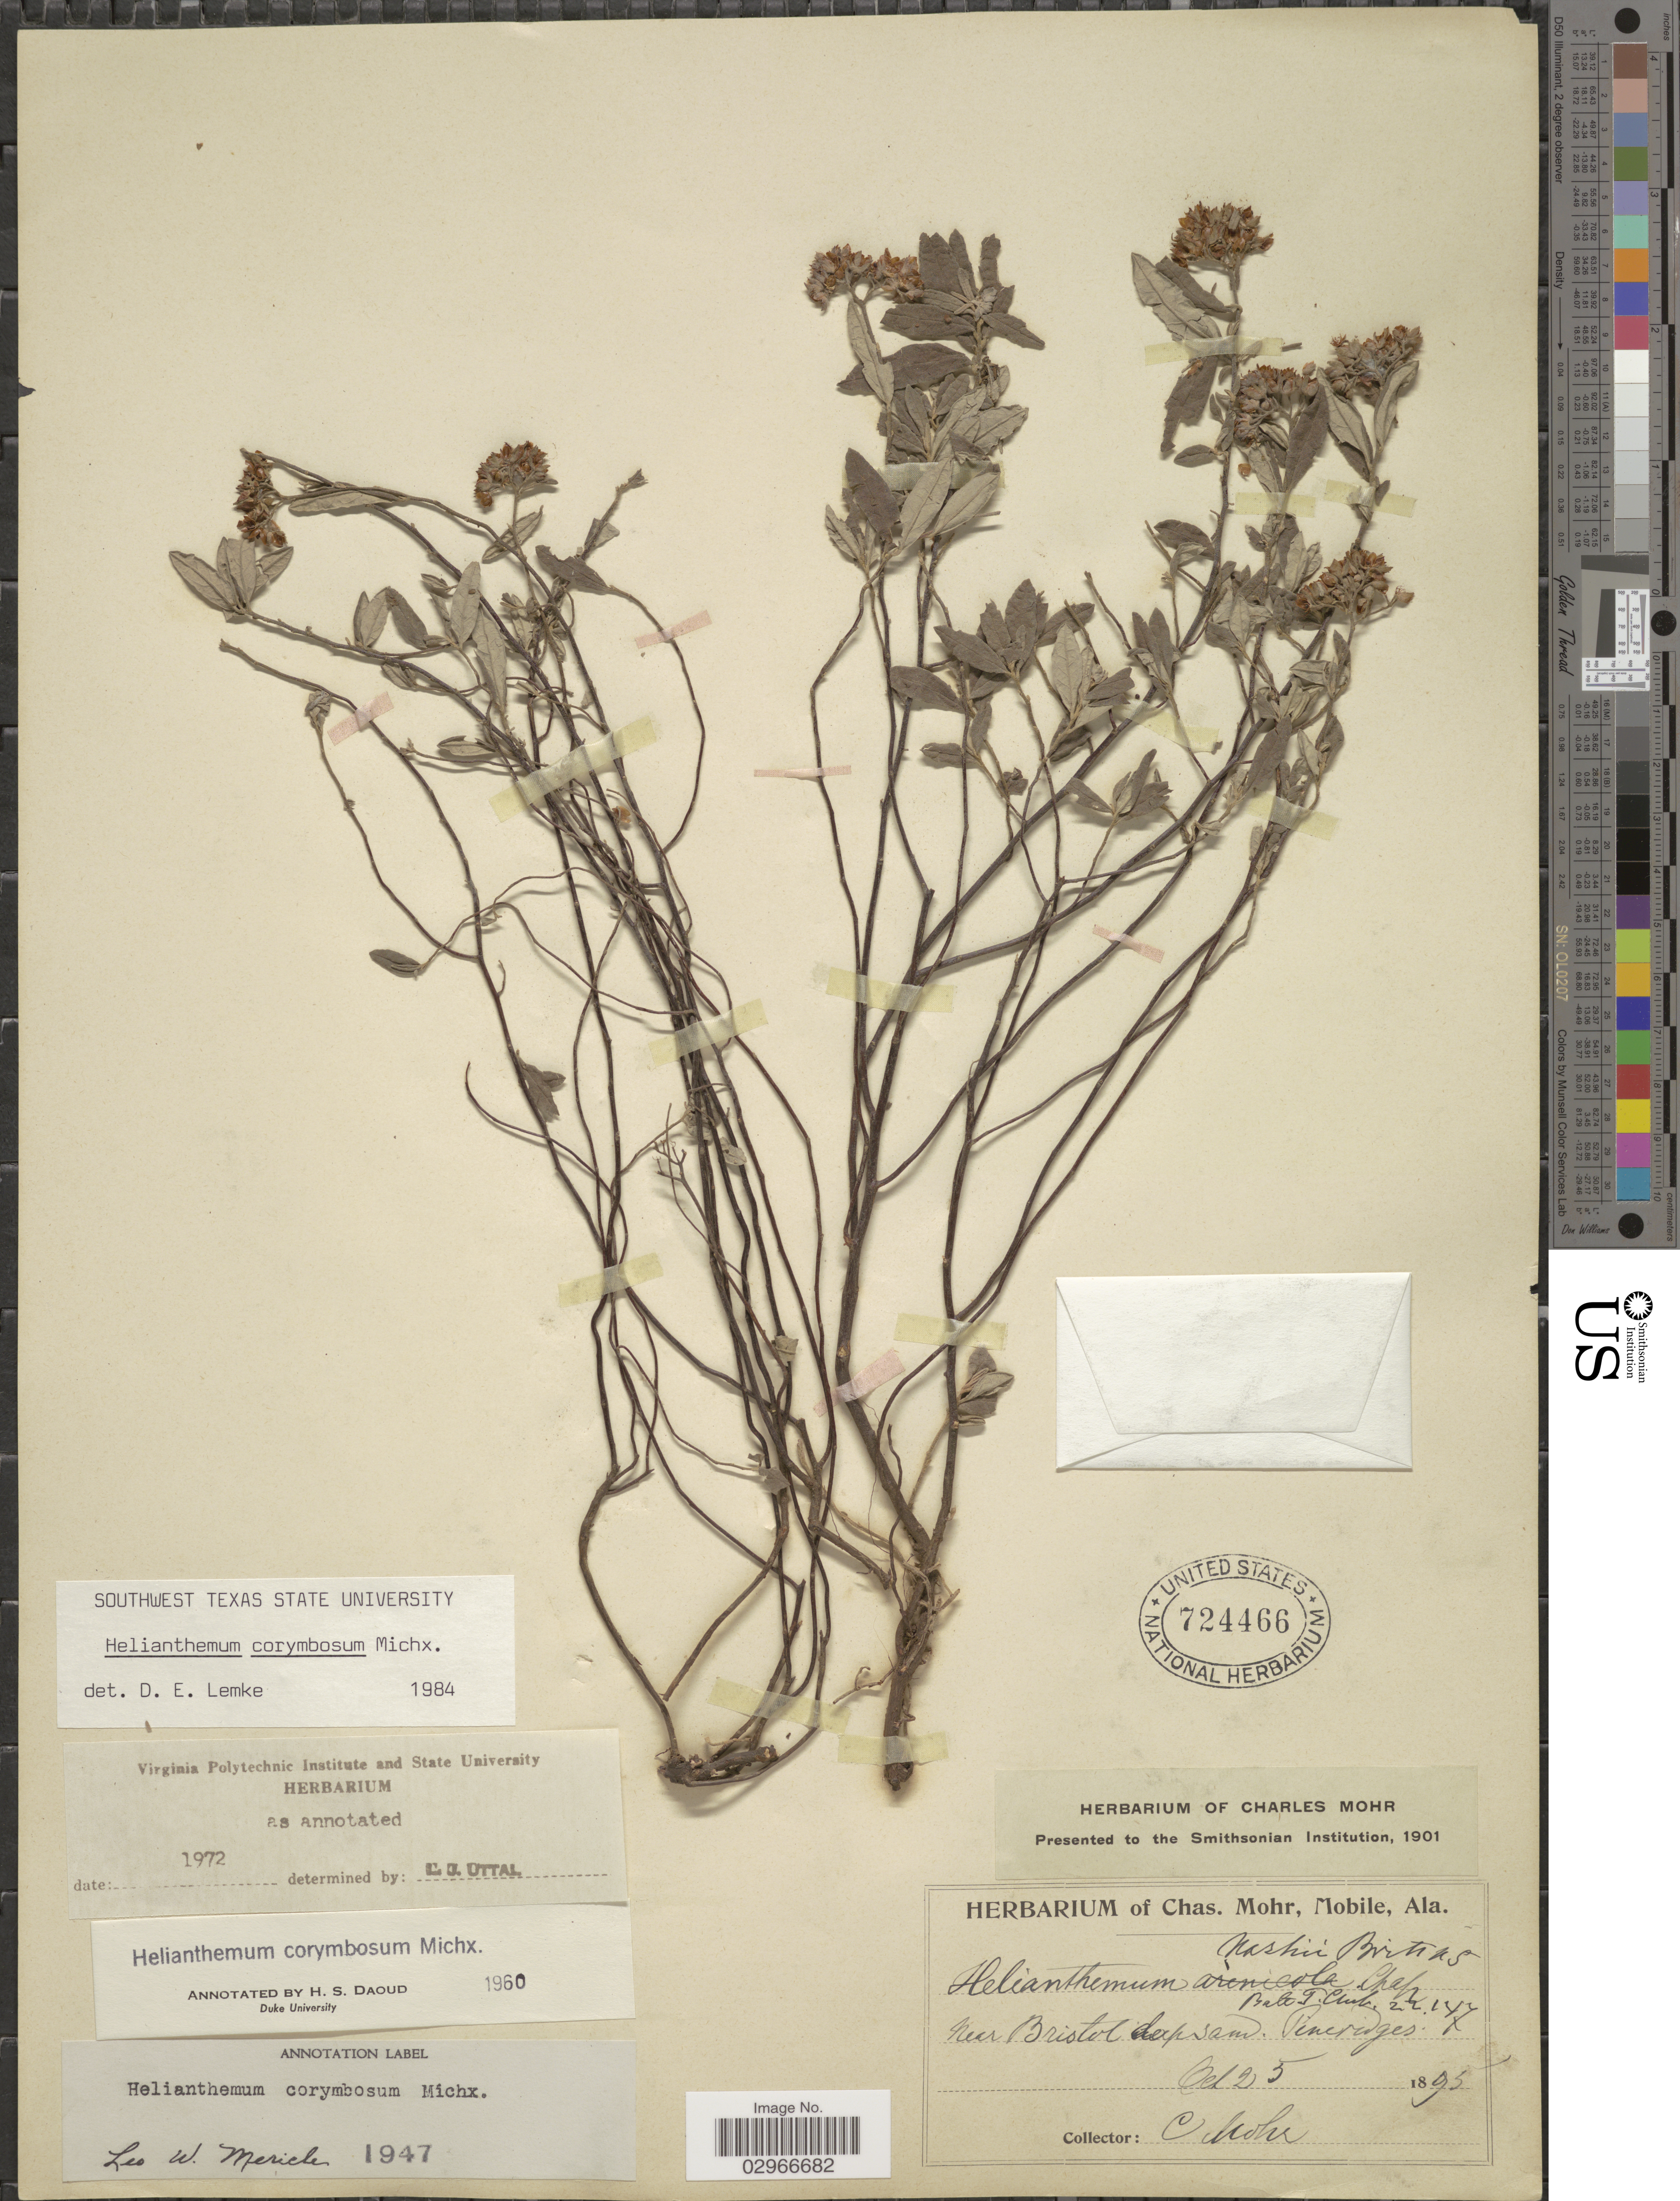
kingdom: Plantae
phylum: Tracheophyta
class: Magnoliopsida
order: Malvales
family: Cistaceae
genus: Helianthemum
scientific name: Helianthemum corymbosum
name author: Michx.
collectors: C. T. Mohr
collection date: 1895-10-25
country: United States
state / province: Alabama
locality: Near Bristol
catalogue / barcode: US 724466